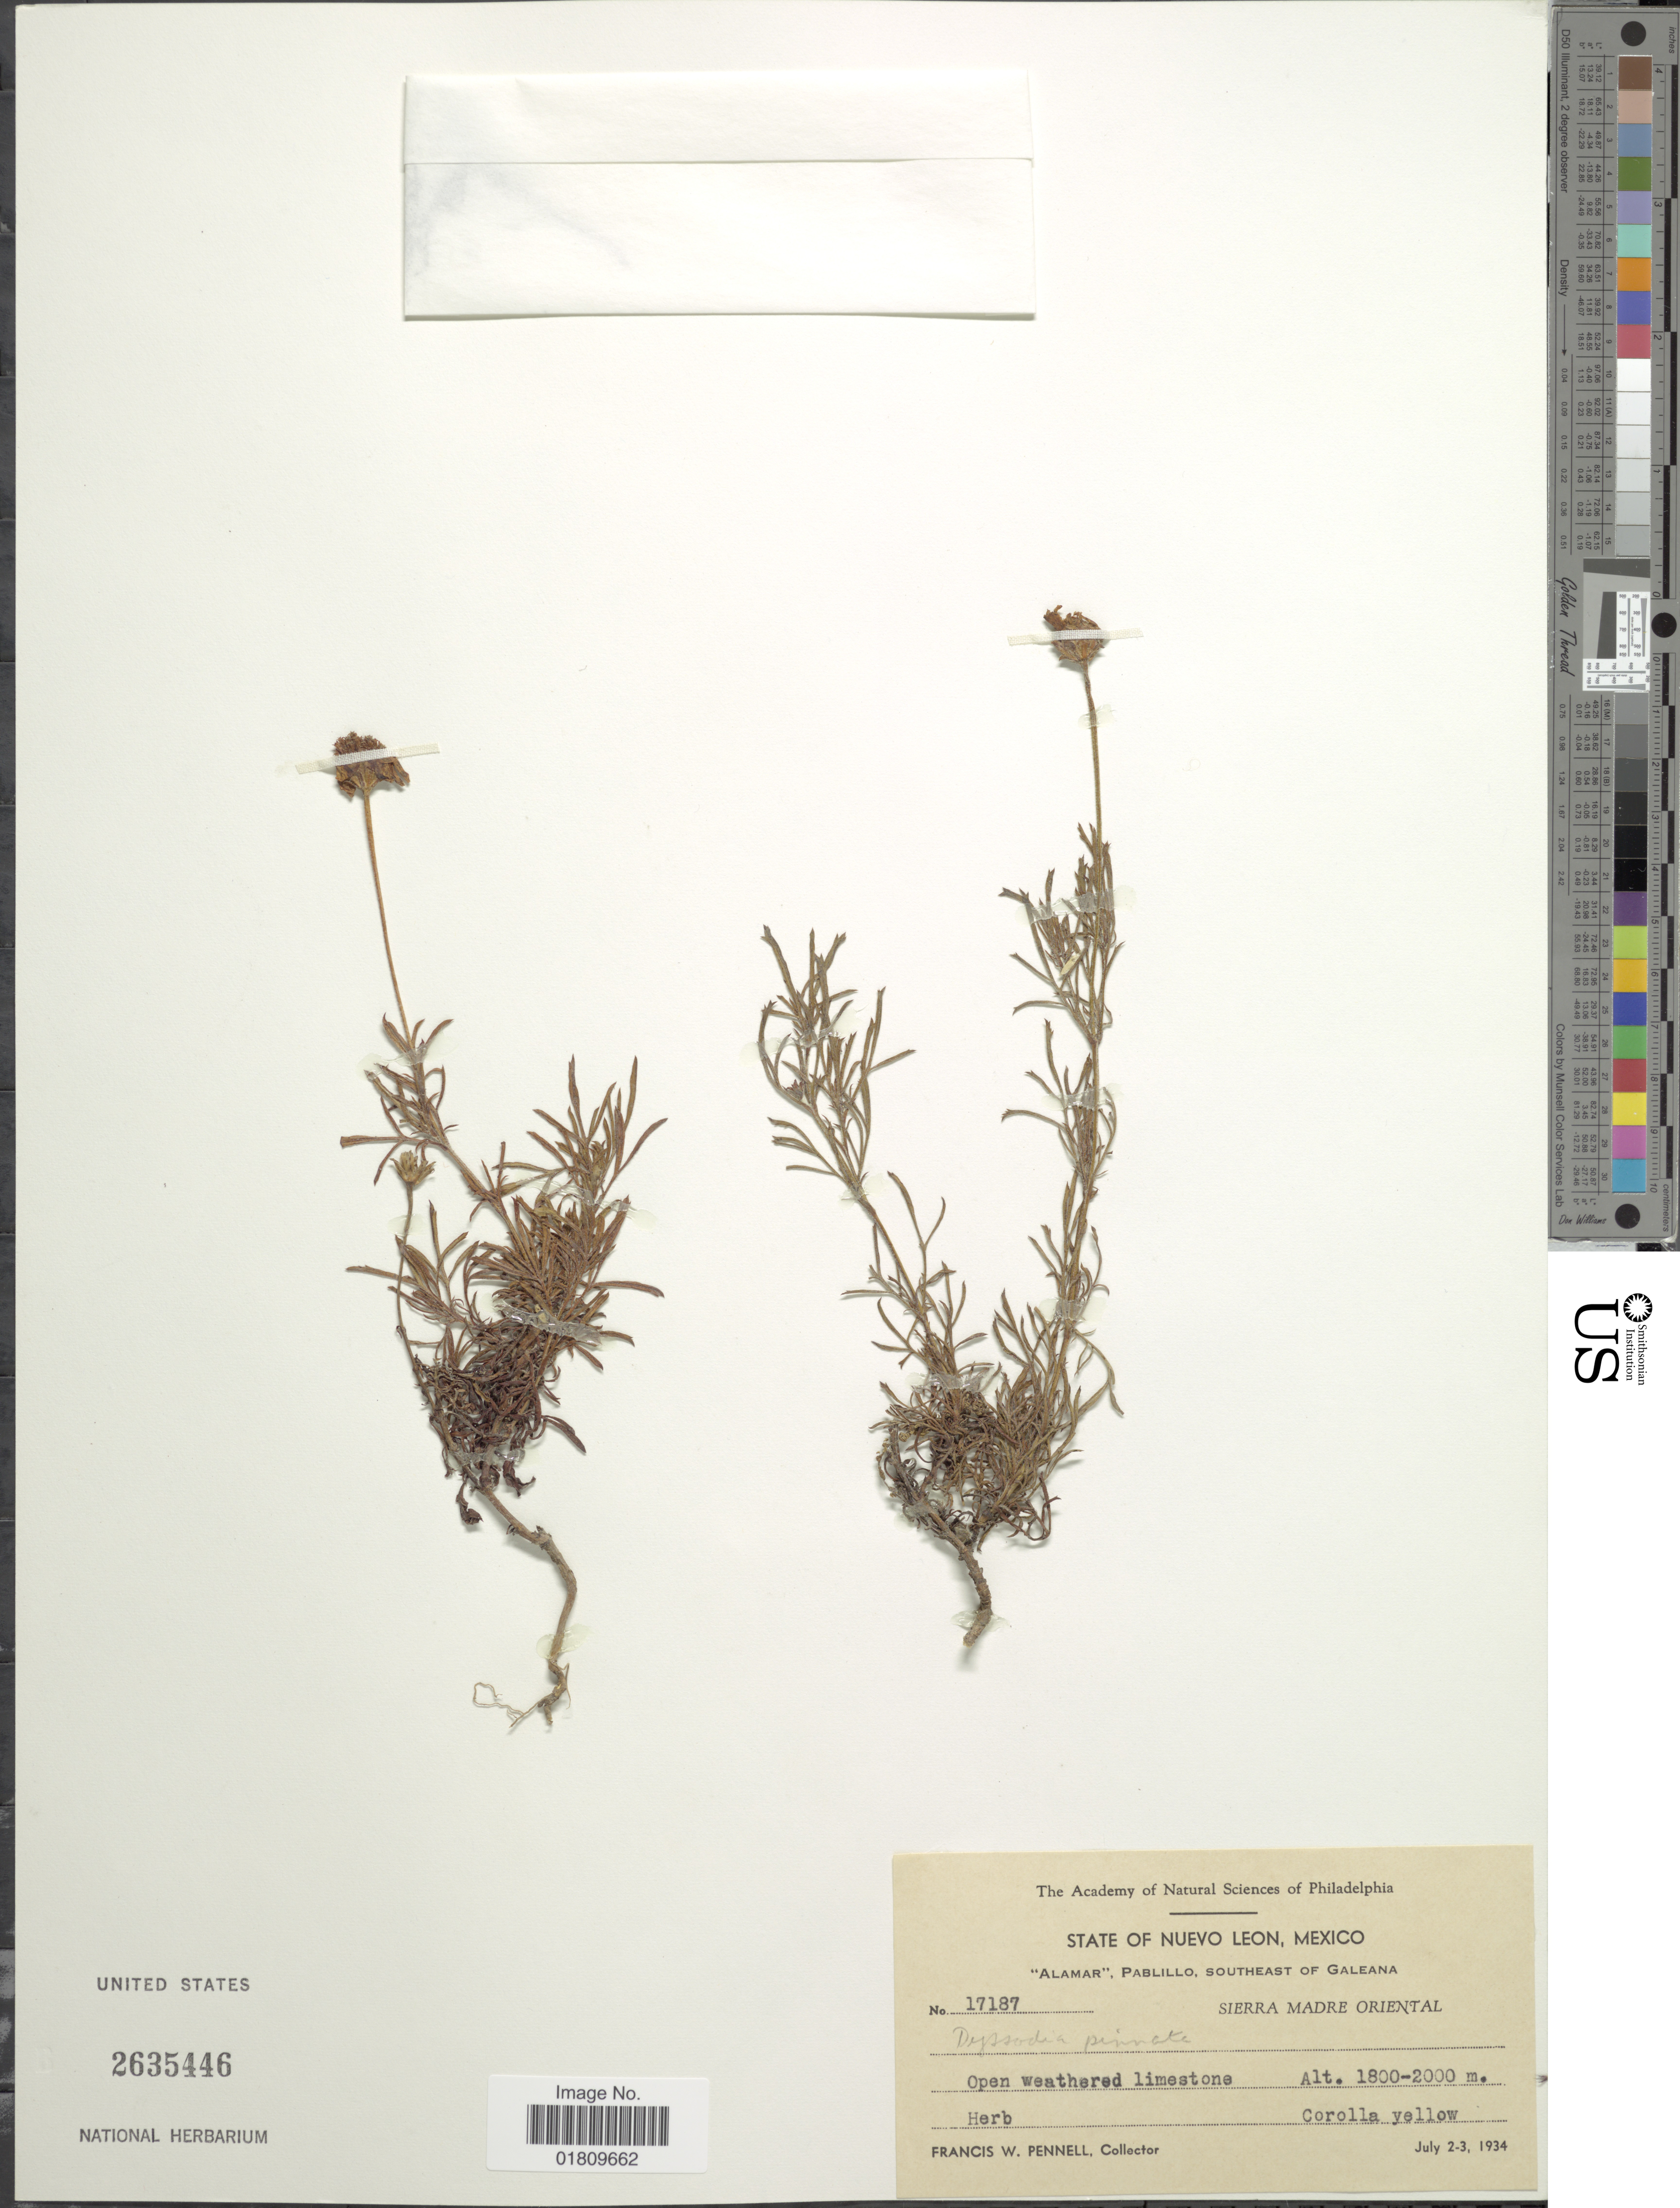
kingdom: Plantae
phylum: Tracheophyta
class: Magnoliopsida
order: Asterales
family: Asteraceae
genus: Dyssodia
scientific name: Dyssodia pinnata var. glabrescens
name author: Strother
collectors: F. W. Pennell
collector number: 17187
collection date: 1934-07-02/1934-07-03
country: Mexico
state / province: Nuevo León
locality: Alamar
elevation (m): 1800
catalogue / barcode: US 2635446